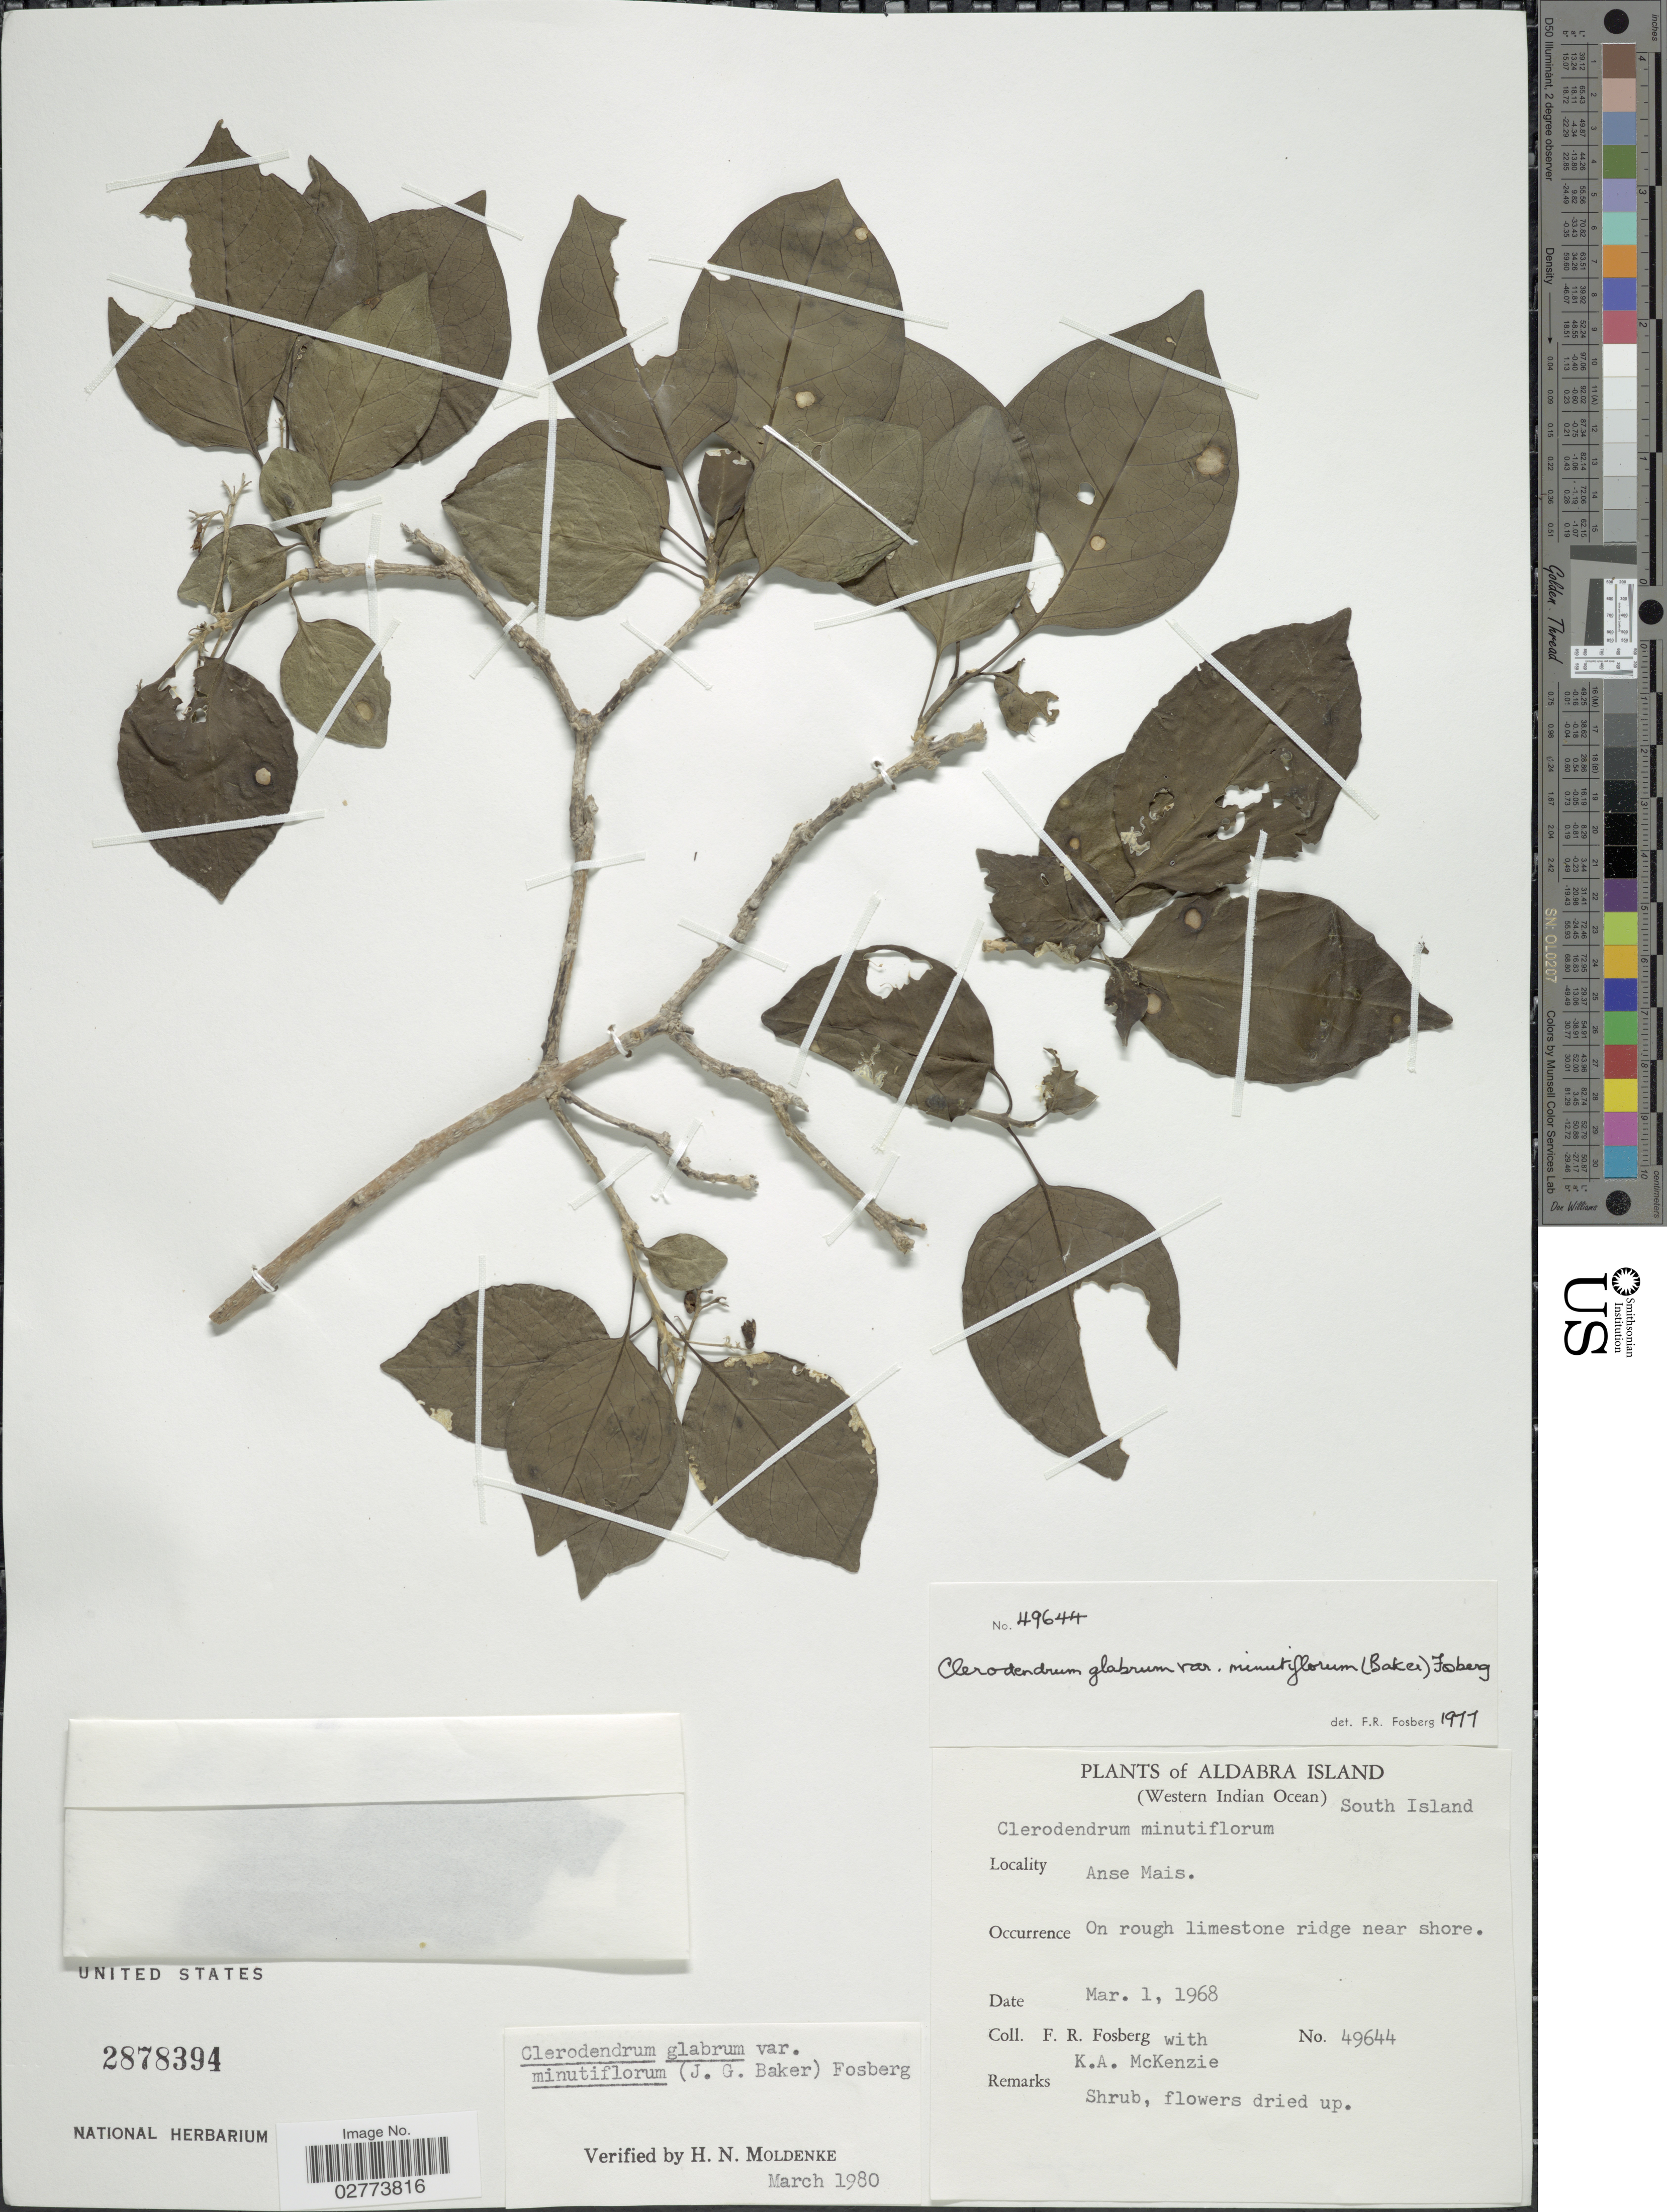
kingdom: Plantae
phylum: Tracheophyta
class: Magnoliopsida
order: Lamiales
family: Lamiaceae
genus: Clerodendrum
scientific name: Clerodendrum glabrum var. minutiflorum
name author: (Baker) Fosberg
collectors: F. R. Fosberg & K. McKenzie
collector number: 49644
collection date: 1968-03-01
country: Seychelles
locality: Aldabra Island (Western Indian Ocean) South Island, Anse Mais.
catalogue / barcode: US 2878394